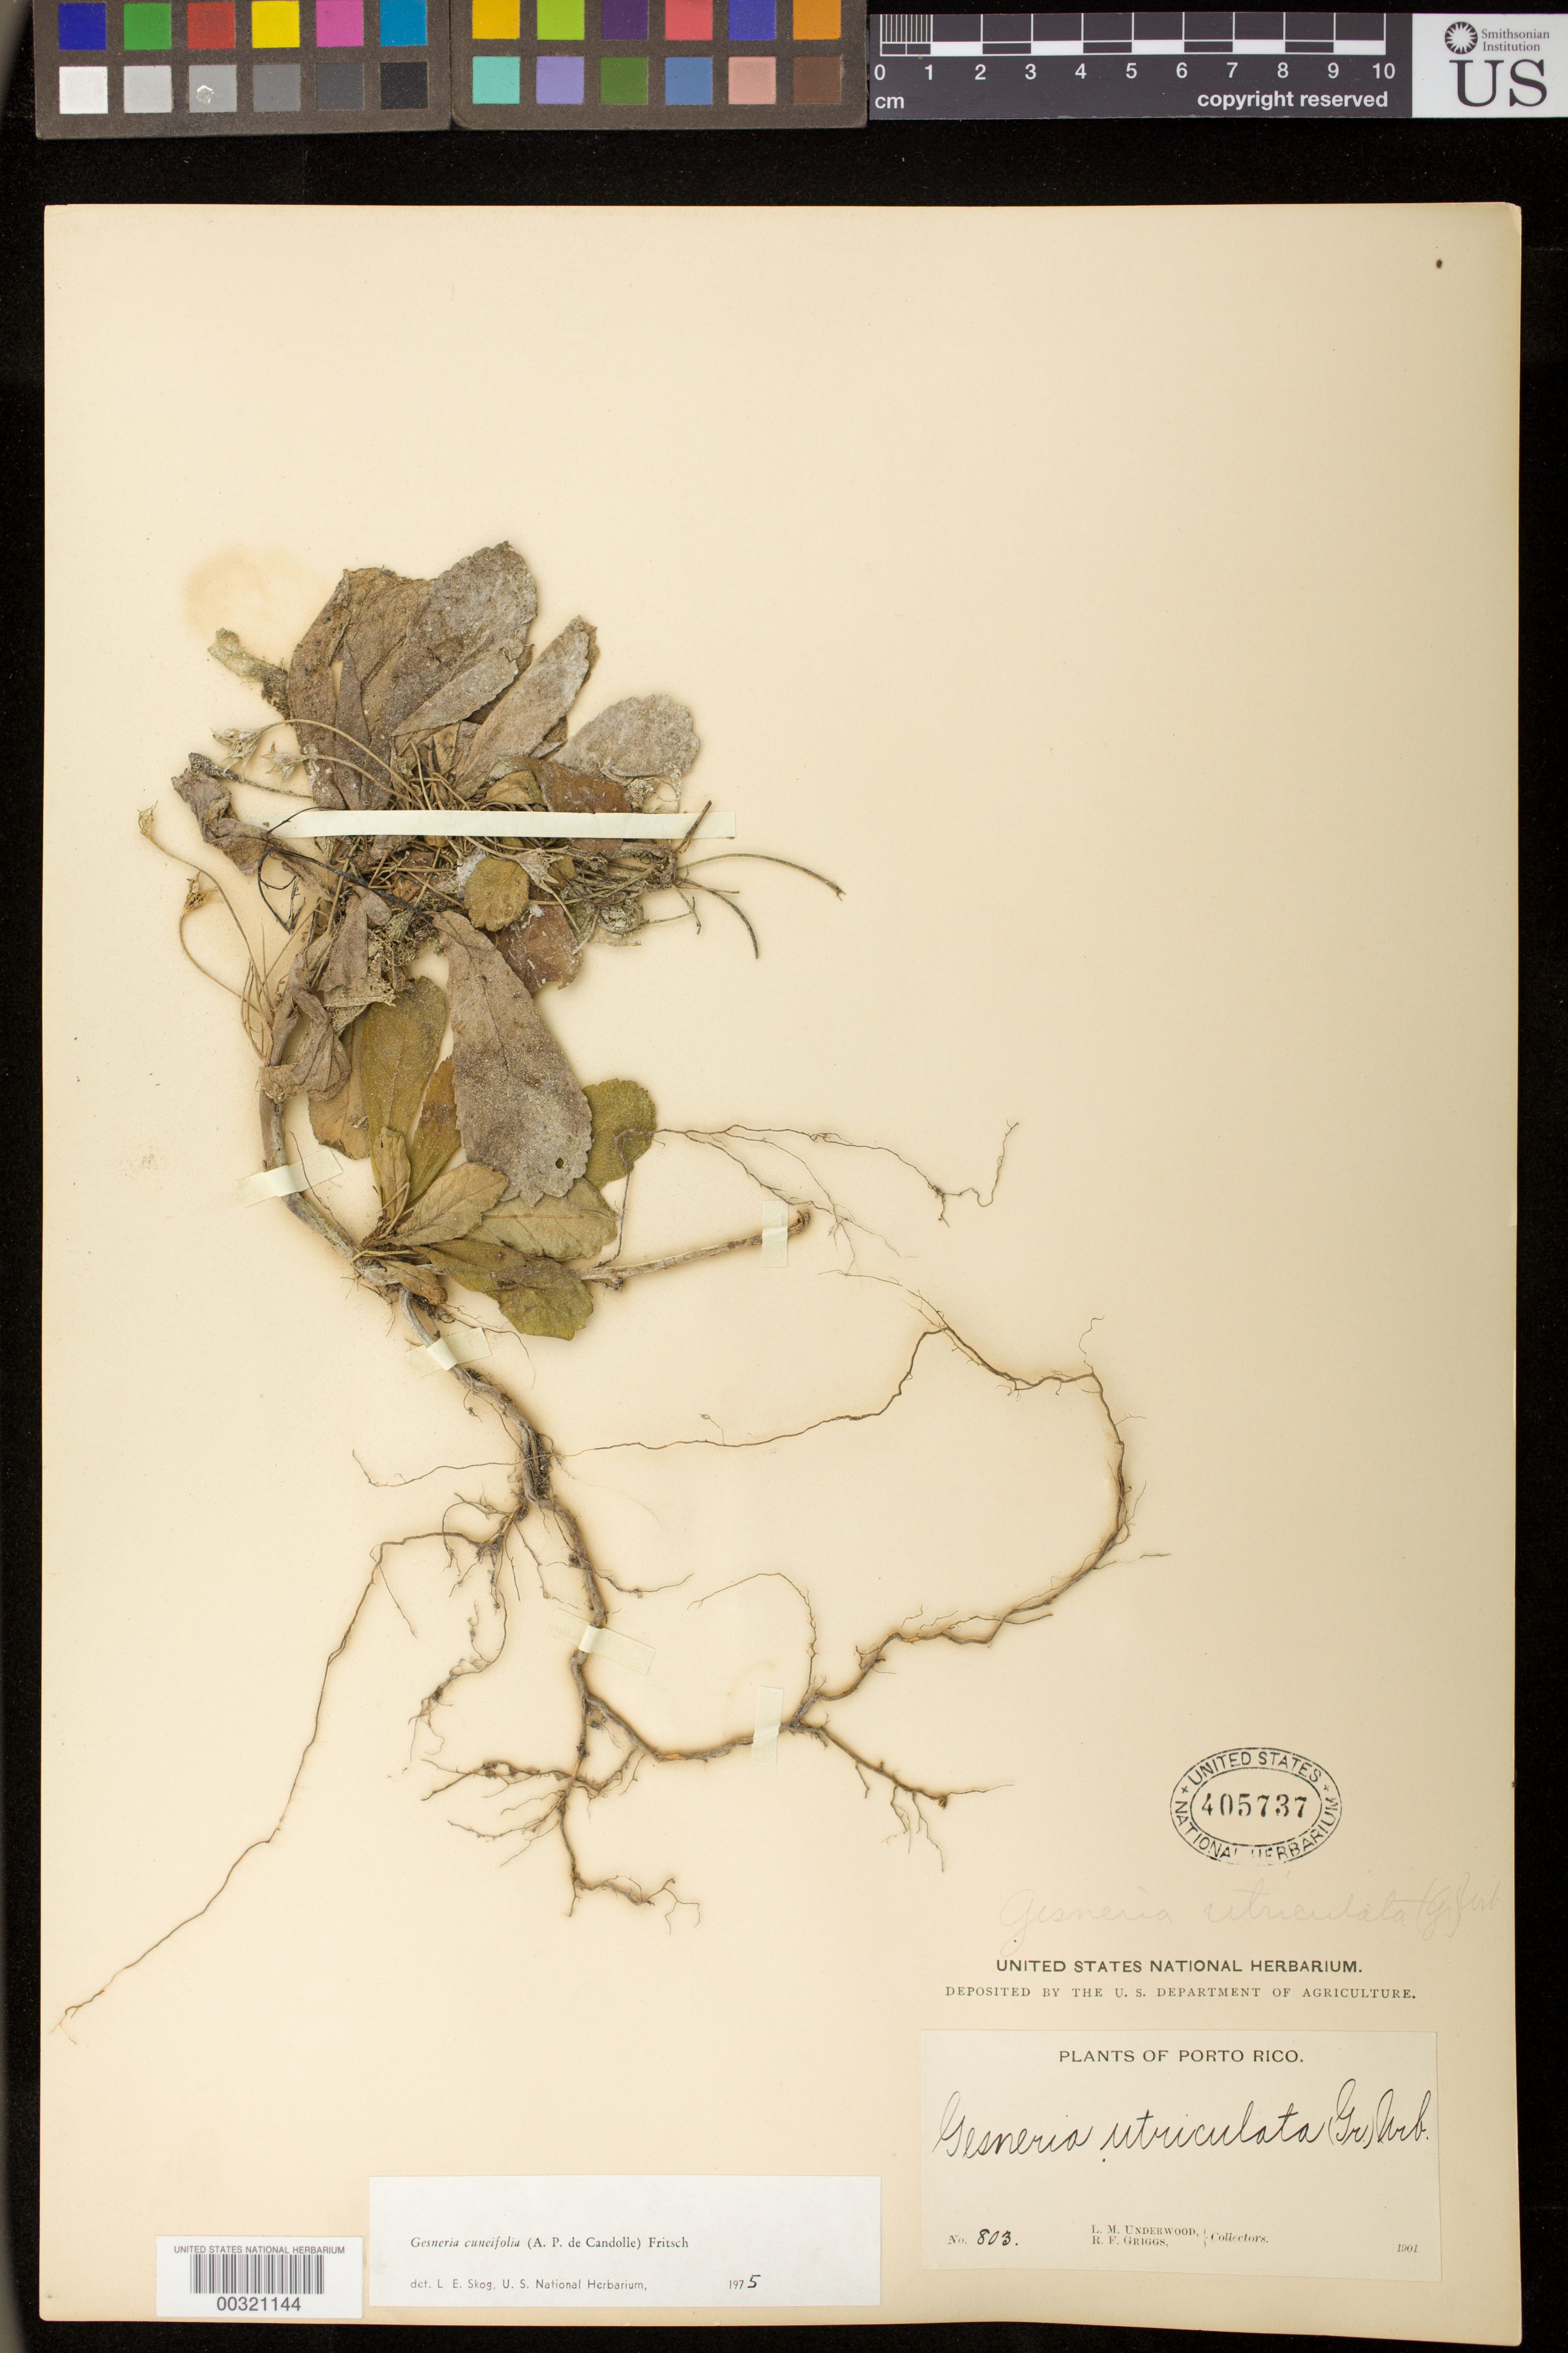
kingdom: Plantae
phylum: Tracheophyta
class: Magnoliopsida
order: Lamiales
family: Gesneriaceae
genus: Gesneria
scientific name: Gesneria cuneifolia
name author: (DC.) Fritsch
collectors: L. M. Underwood & R. F. Griggs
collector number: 803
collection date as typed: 1901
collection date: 1901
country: Puerto Rico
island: Puerto Rico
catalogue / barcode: US 405737